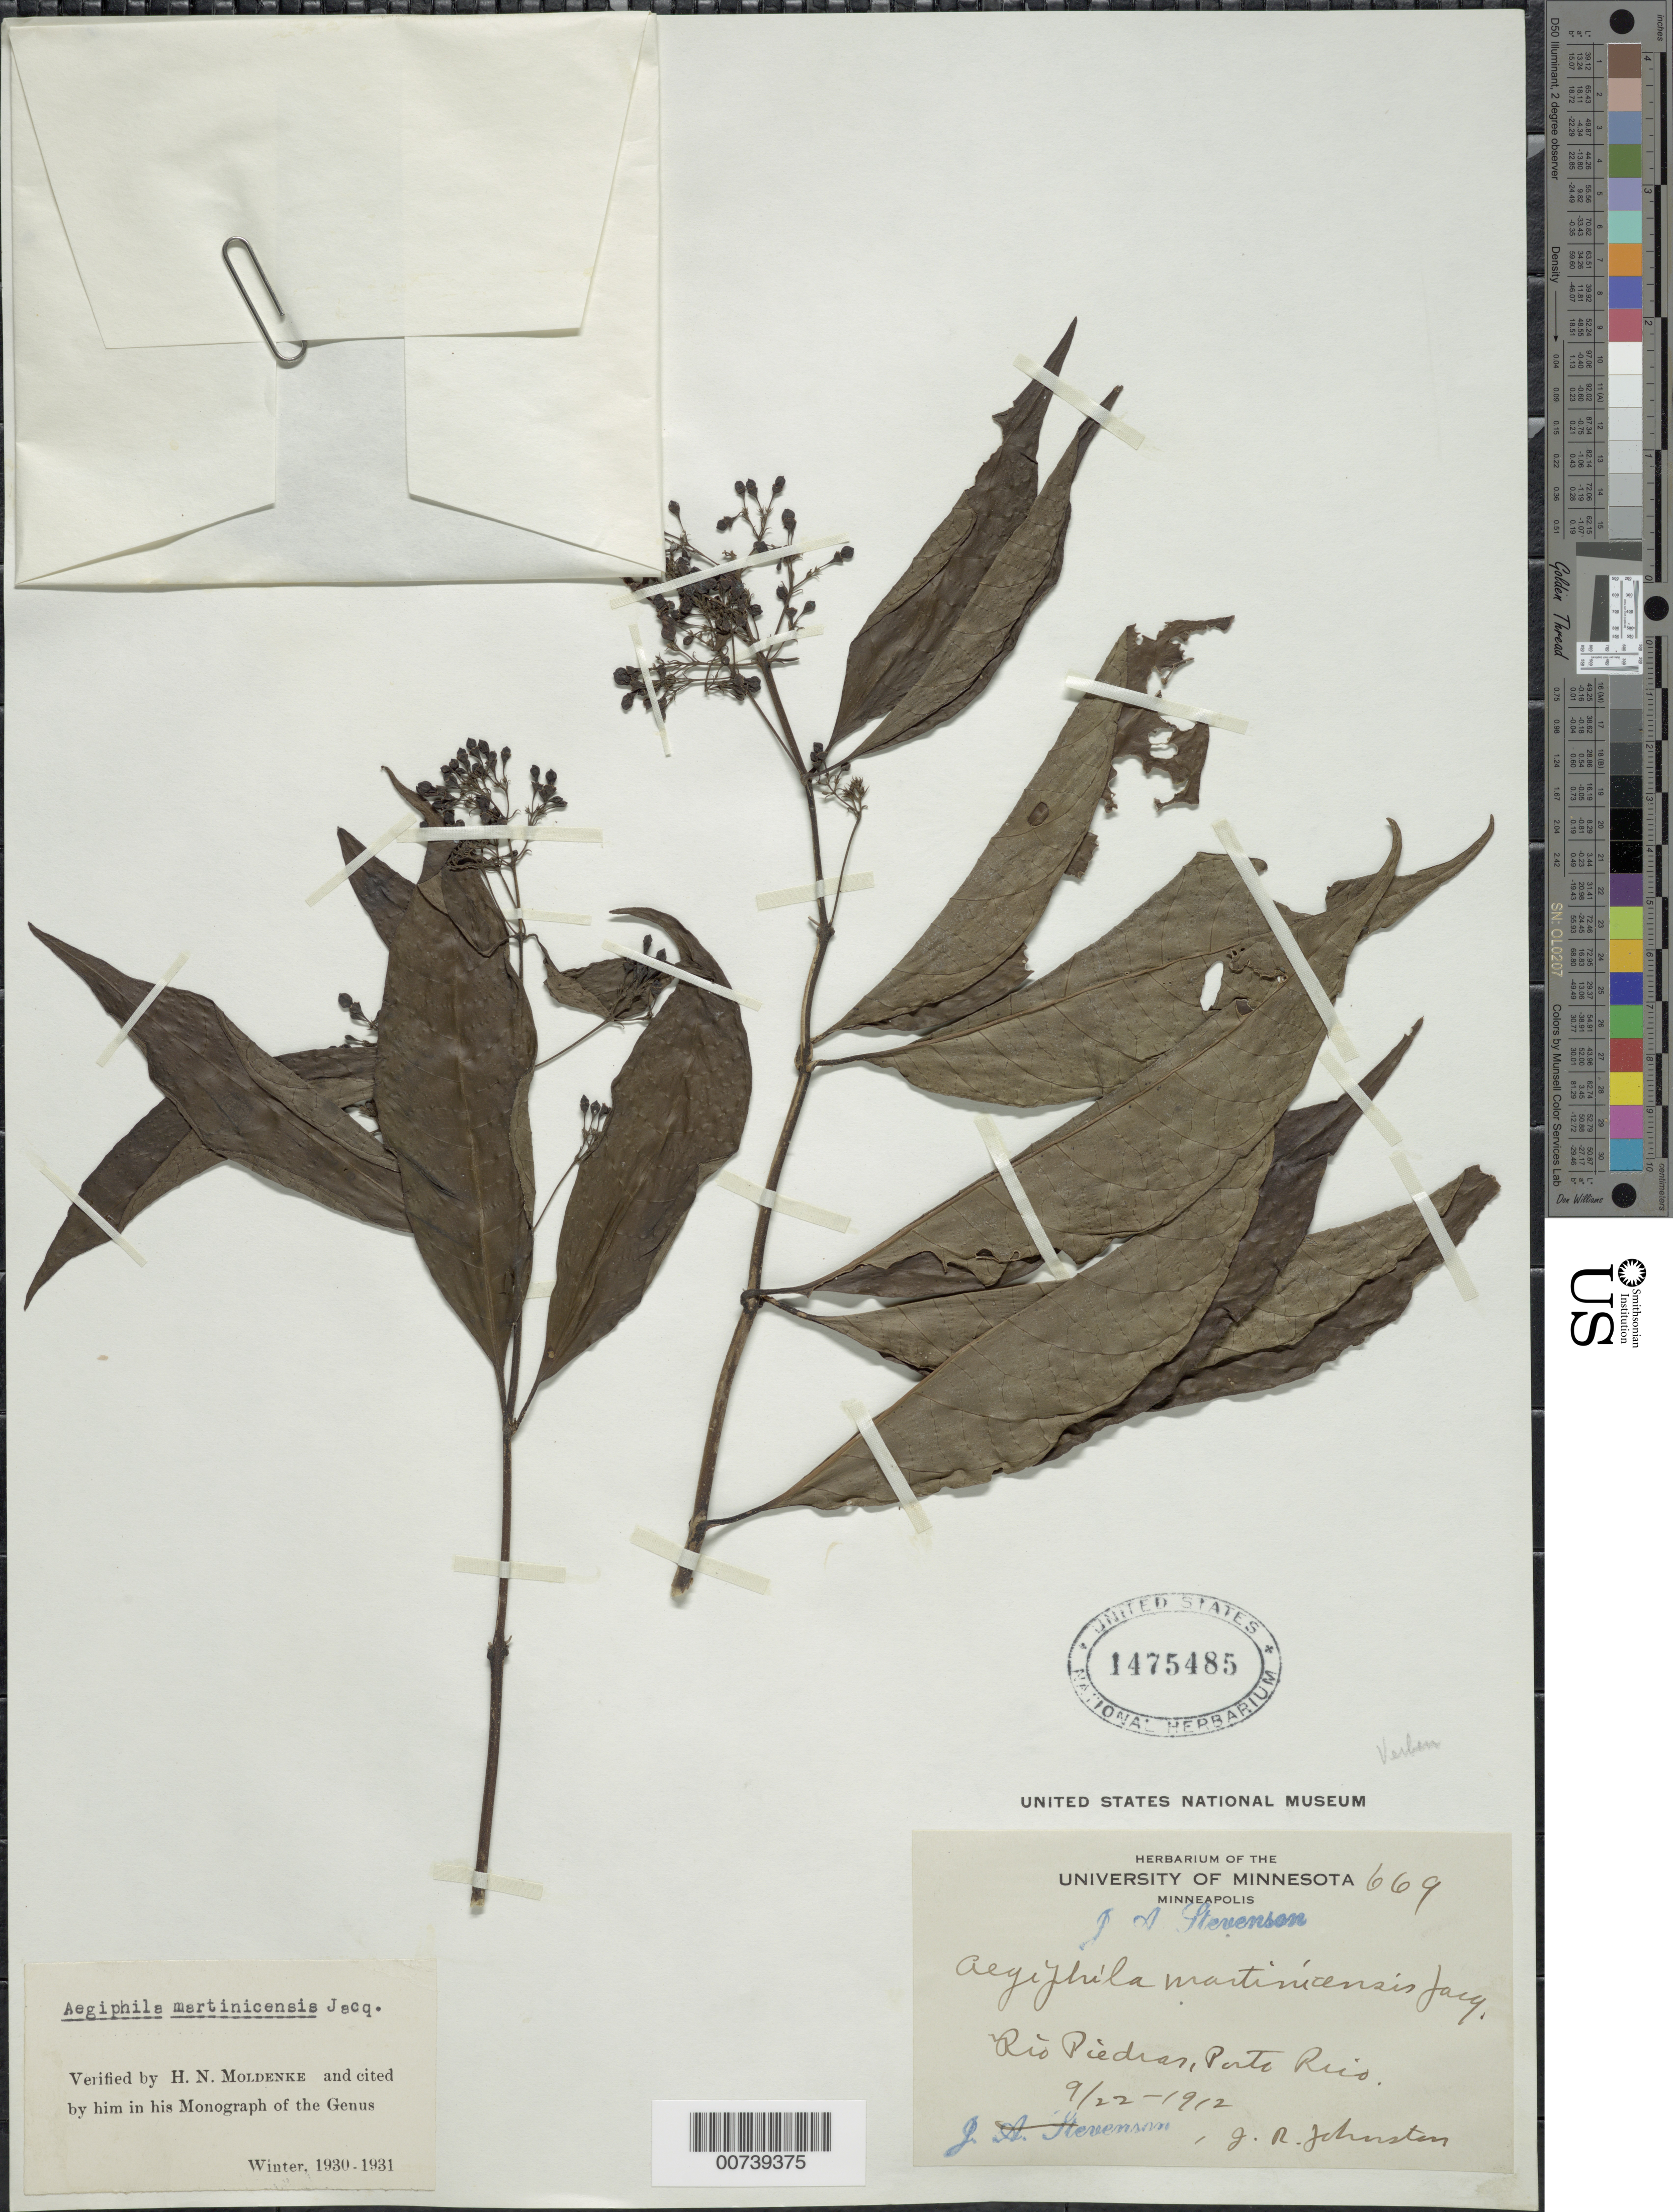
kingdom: Plantae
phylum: Tracheophyta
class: Magnoliopsida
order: Lamiales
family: Lamiaceae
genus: Aegiphila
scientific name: Aegiphila martinicensis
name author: Jacq.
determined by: Moldenke, H. N.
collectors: J. Stevenson & J. Johnston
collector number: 669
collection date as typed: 22 Sep 1912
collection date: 1912-09-22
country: Puerto Rico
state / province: San Juan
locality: Río Piedras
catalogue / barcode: US 1475485